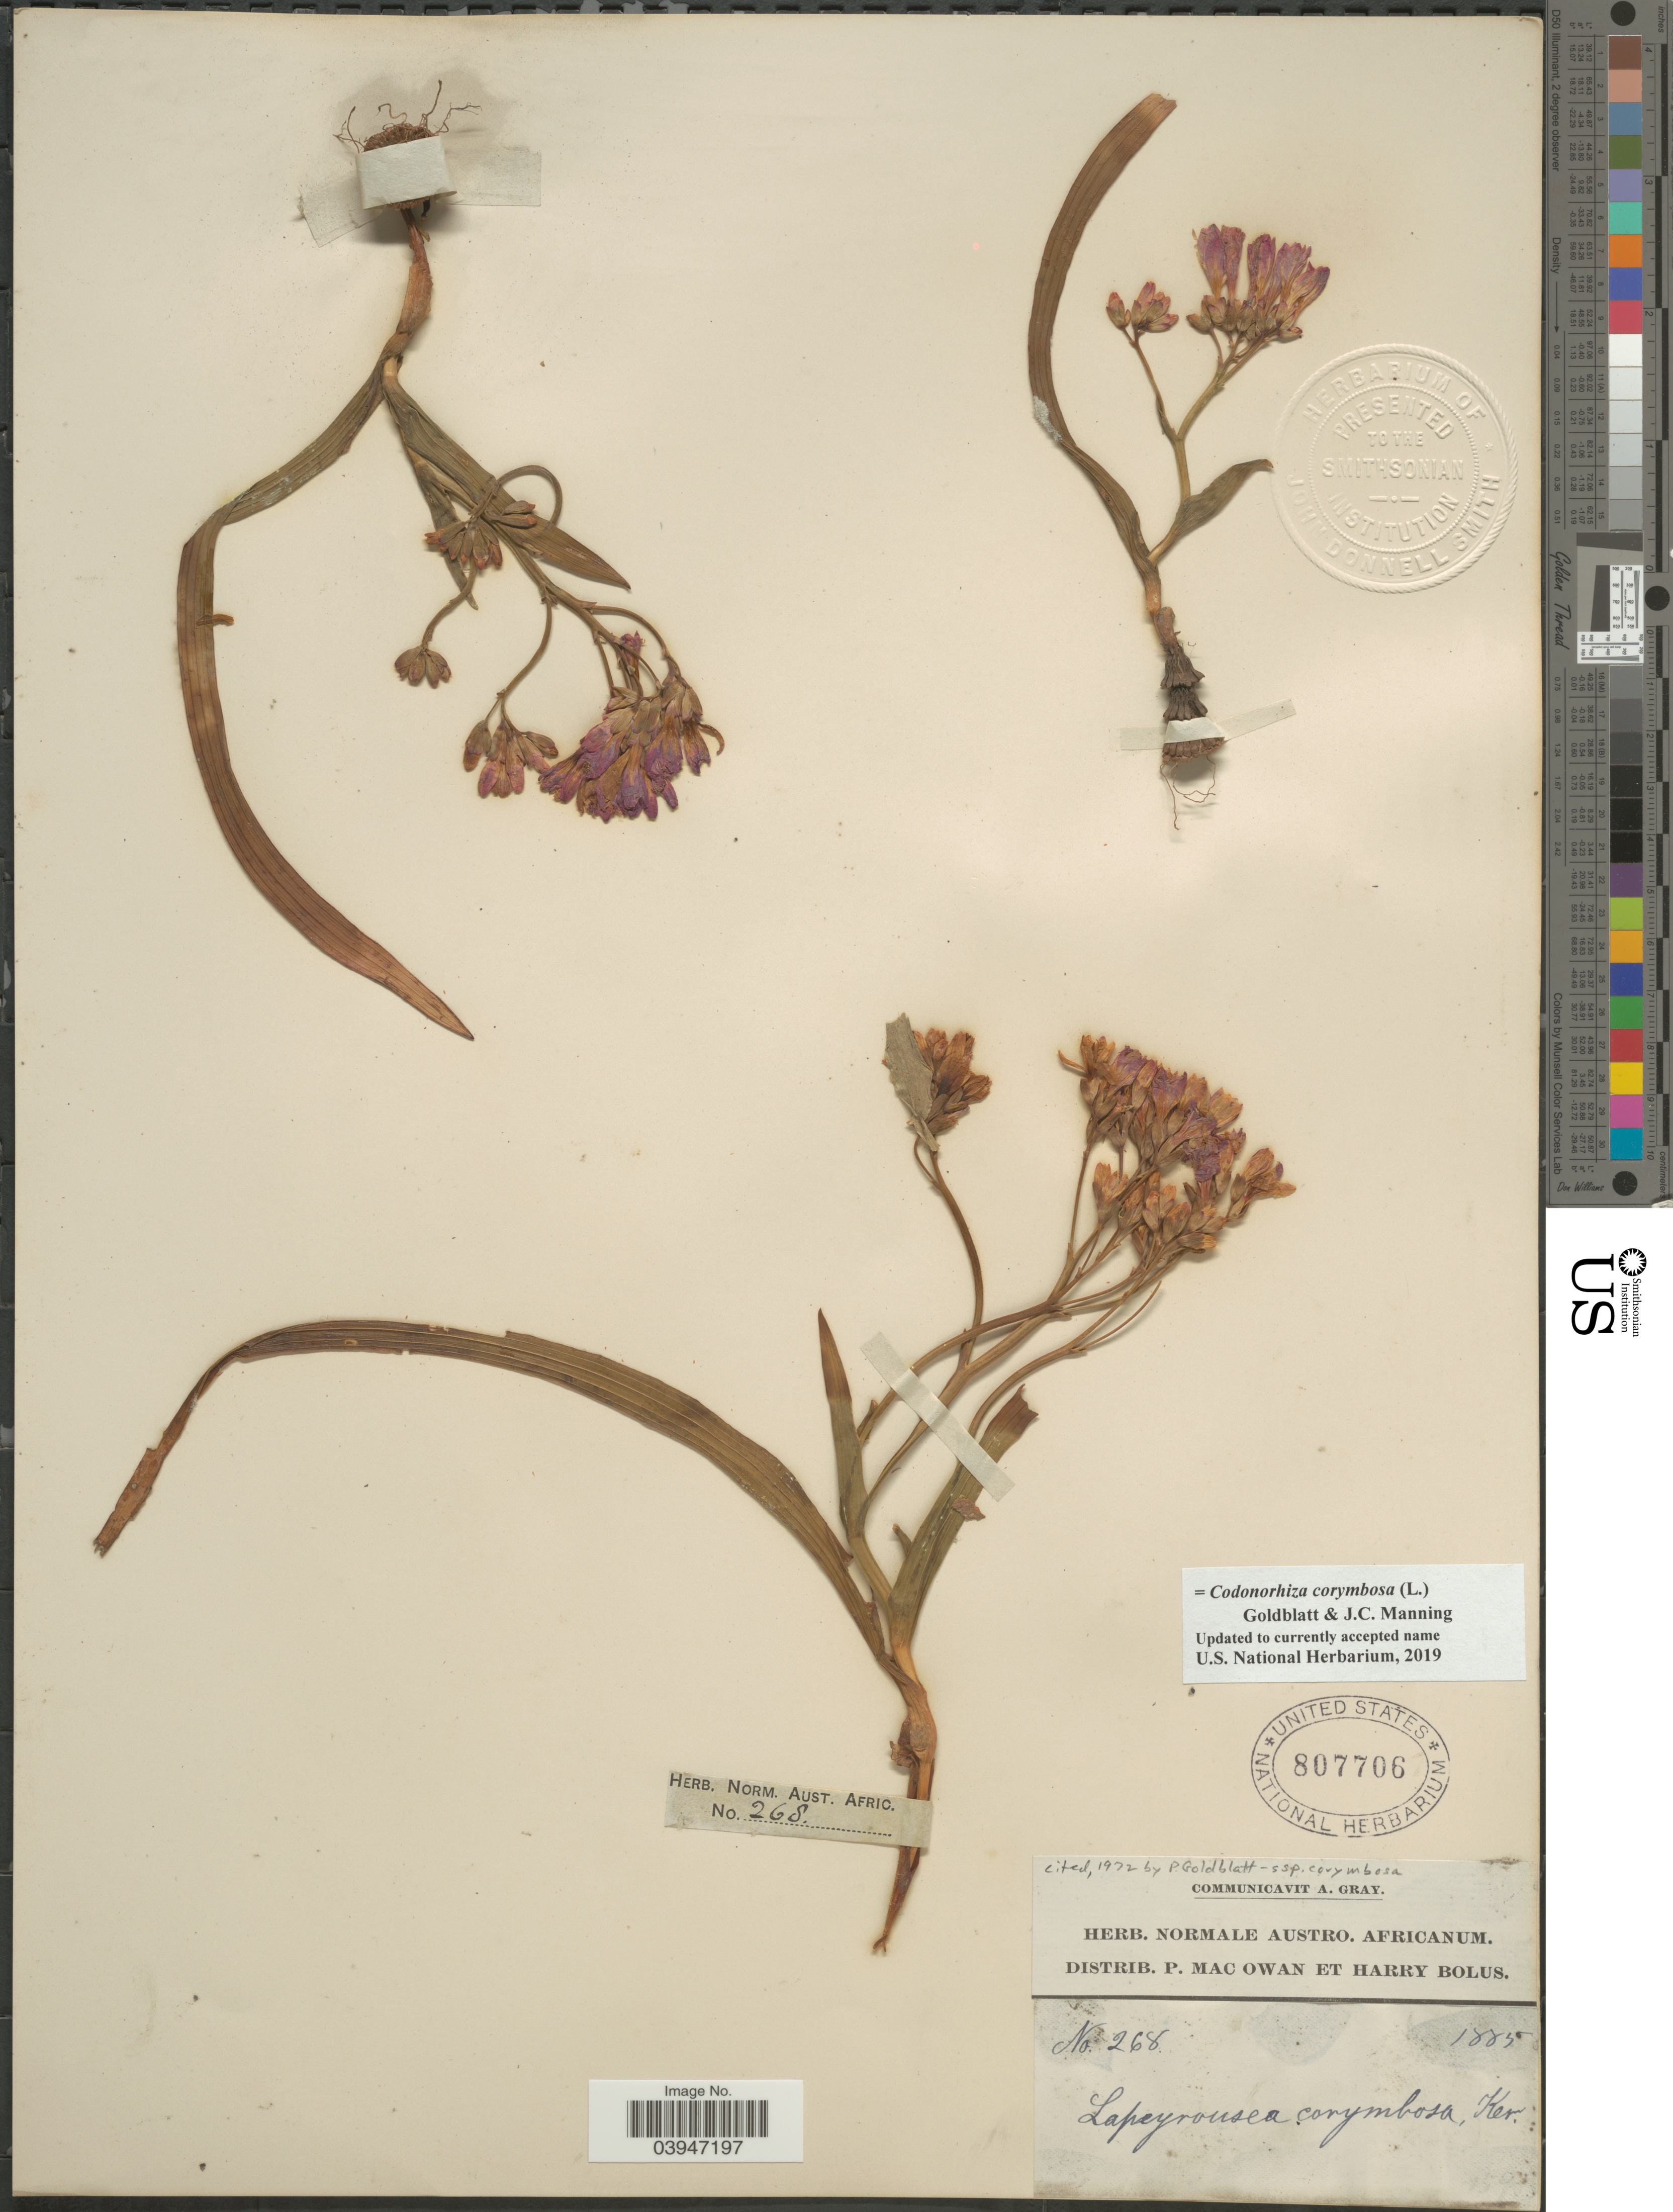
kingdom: Plantae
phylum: Tracheophyta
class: Liliopsida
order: Asparagales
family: Iridaceae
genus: Codonorhiza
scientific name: Codonorhiza corymbosa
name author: (L.) Goldblatt & J.C. Manning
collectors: P. MacOwan & H. Bolus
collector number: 268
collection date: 1885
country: South Africa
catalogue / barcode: US 807706